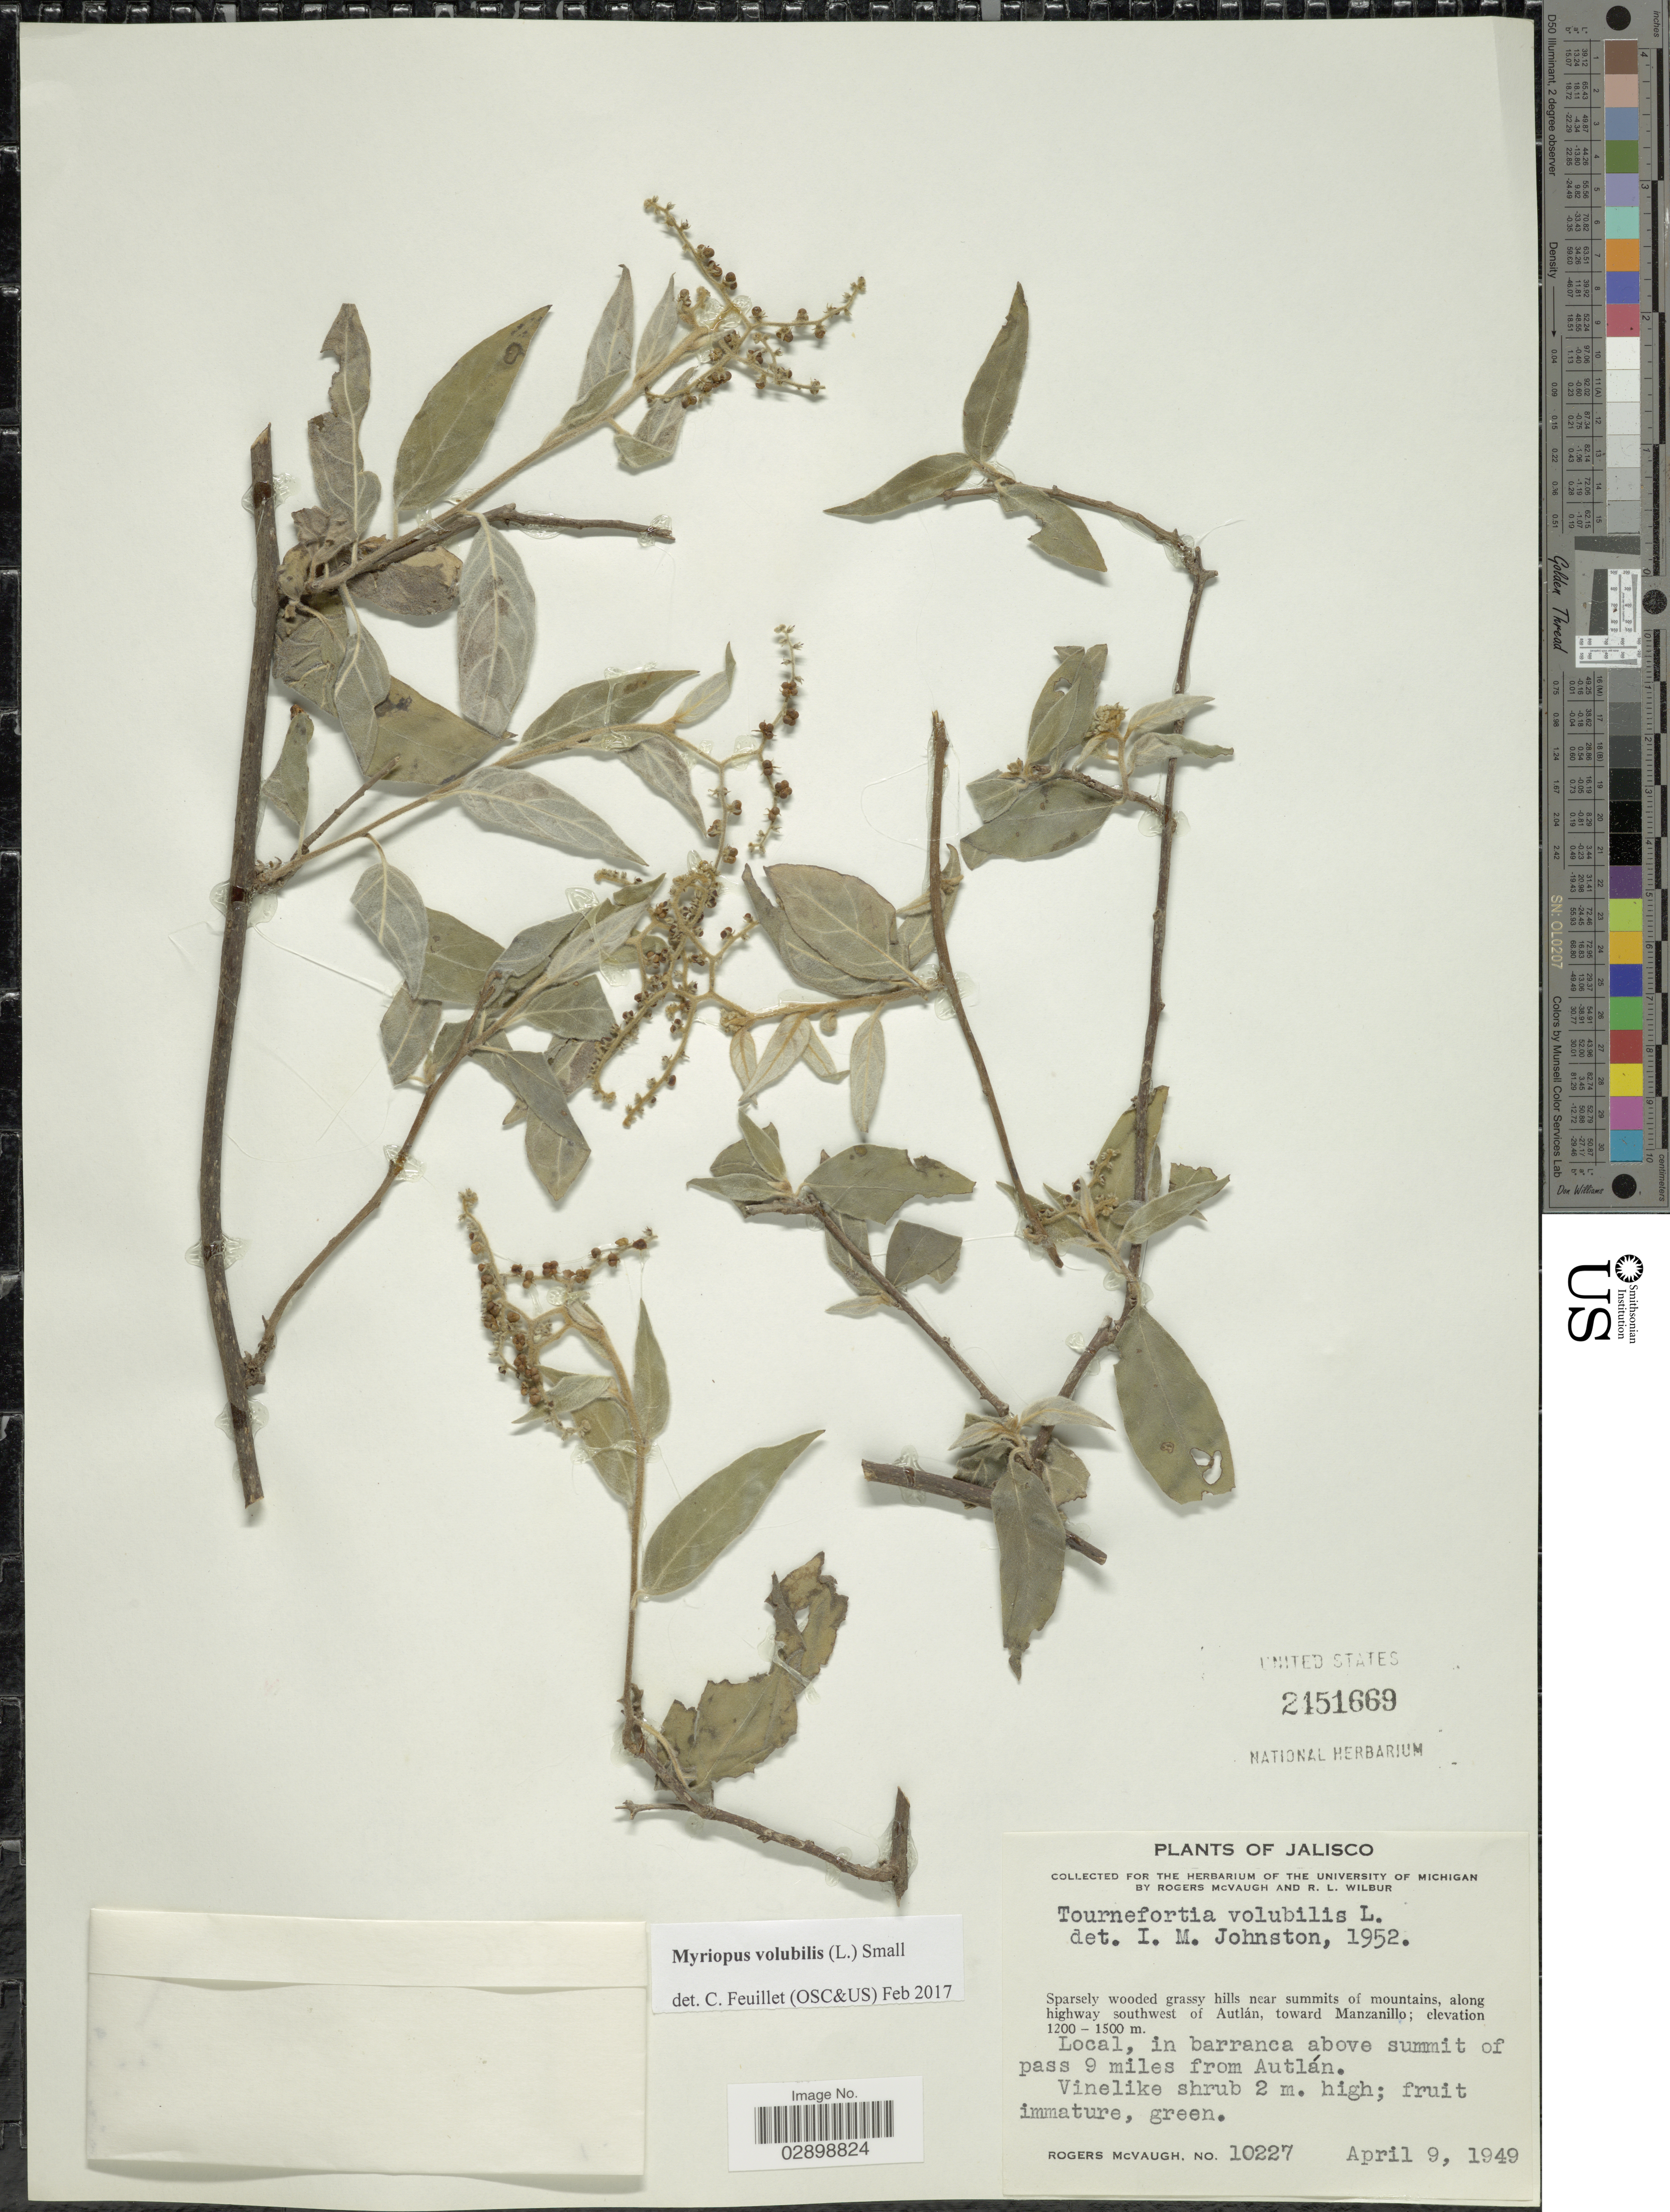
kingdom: Plantae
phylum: Tracheophyta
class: Magnoliopsida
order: Boraginales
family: Heliotropiaceae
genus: Myriopus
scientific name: Myriopus volubilis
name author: (L.) Small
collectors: R. McVaugh & R. L. Wilbur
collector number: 10227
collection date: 1949-04-09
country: Mexico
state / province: Jalisco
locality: Near summits of mountains, along highway southwest of Autlán, toward Manzanillo. In barranca above summit of pass 9 miles from Autlán.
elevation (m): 1200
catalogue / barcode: US 2451669